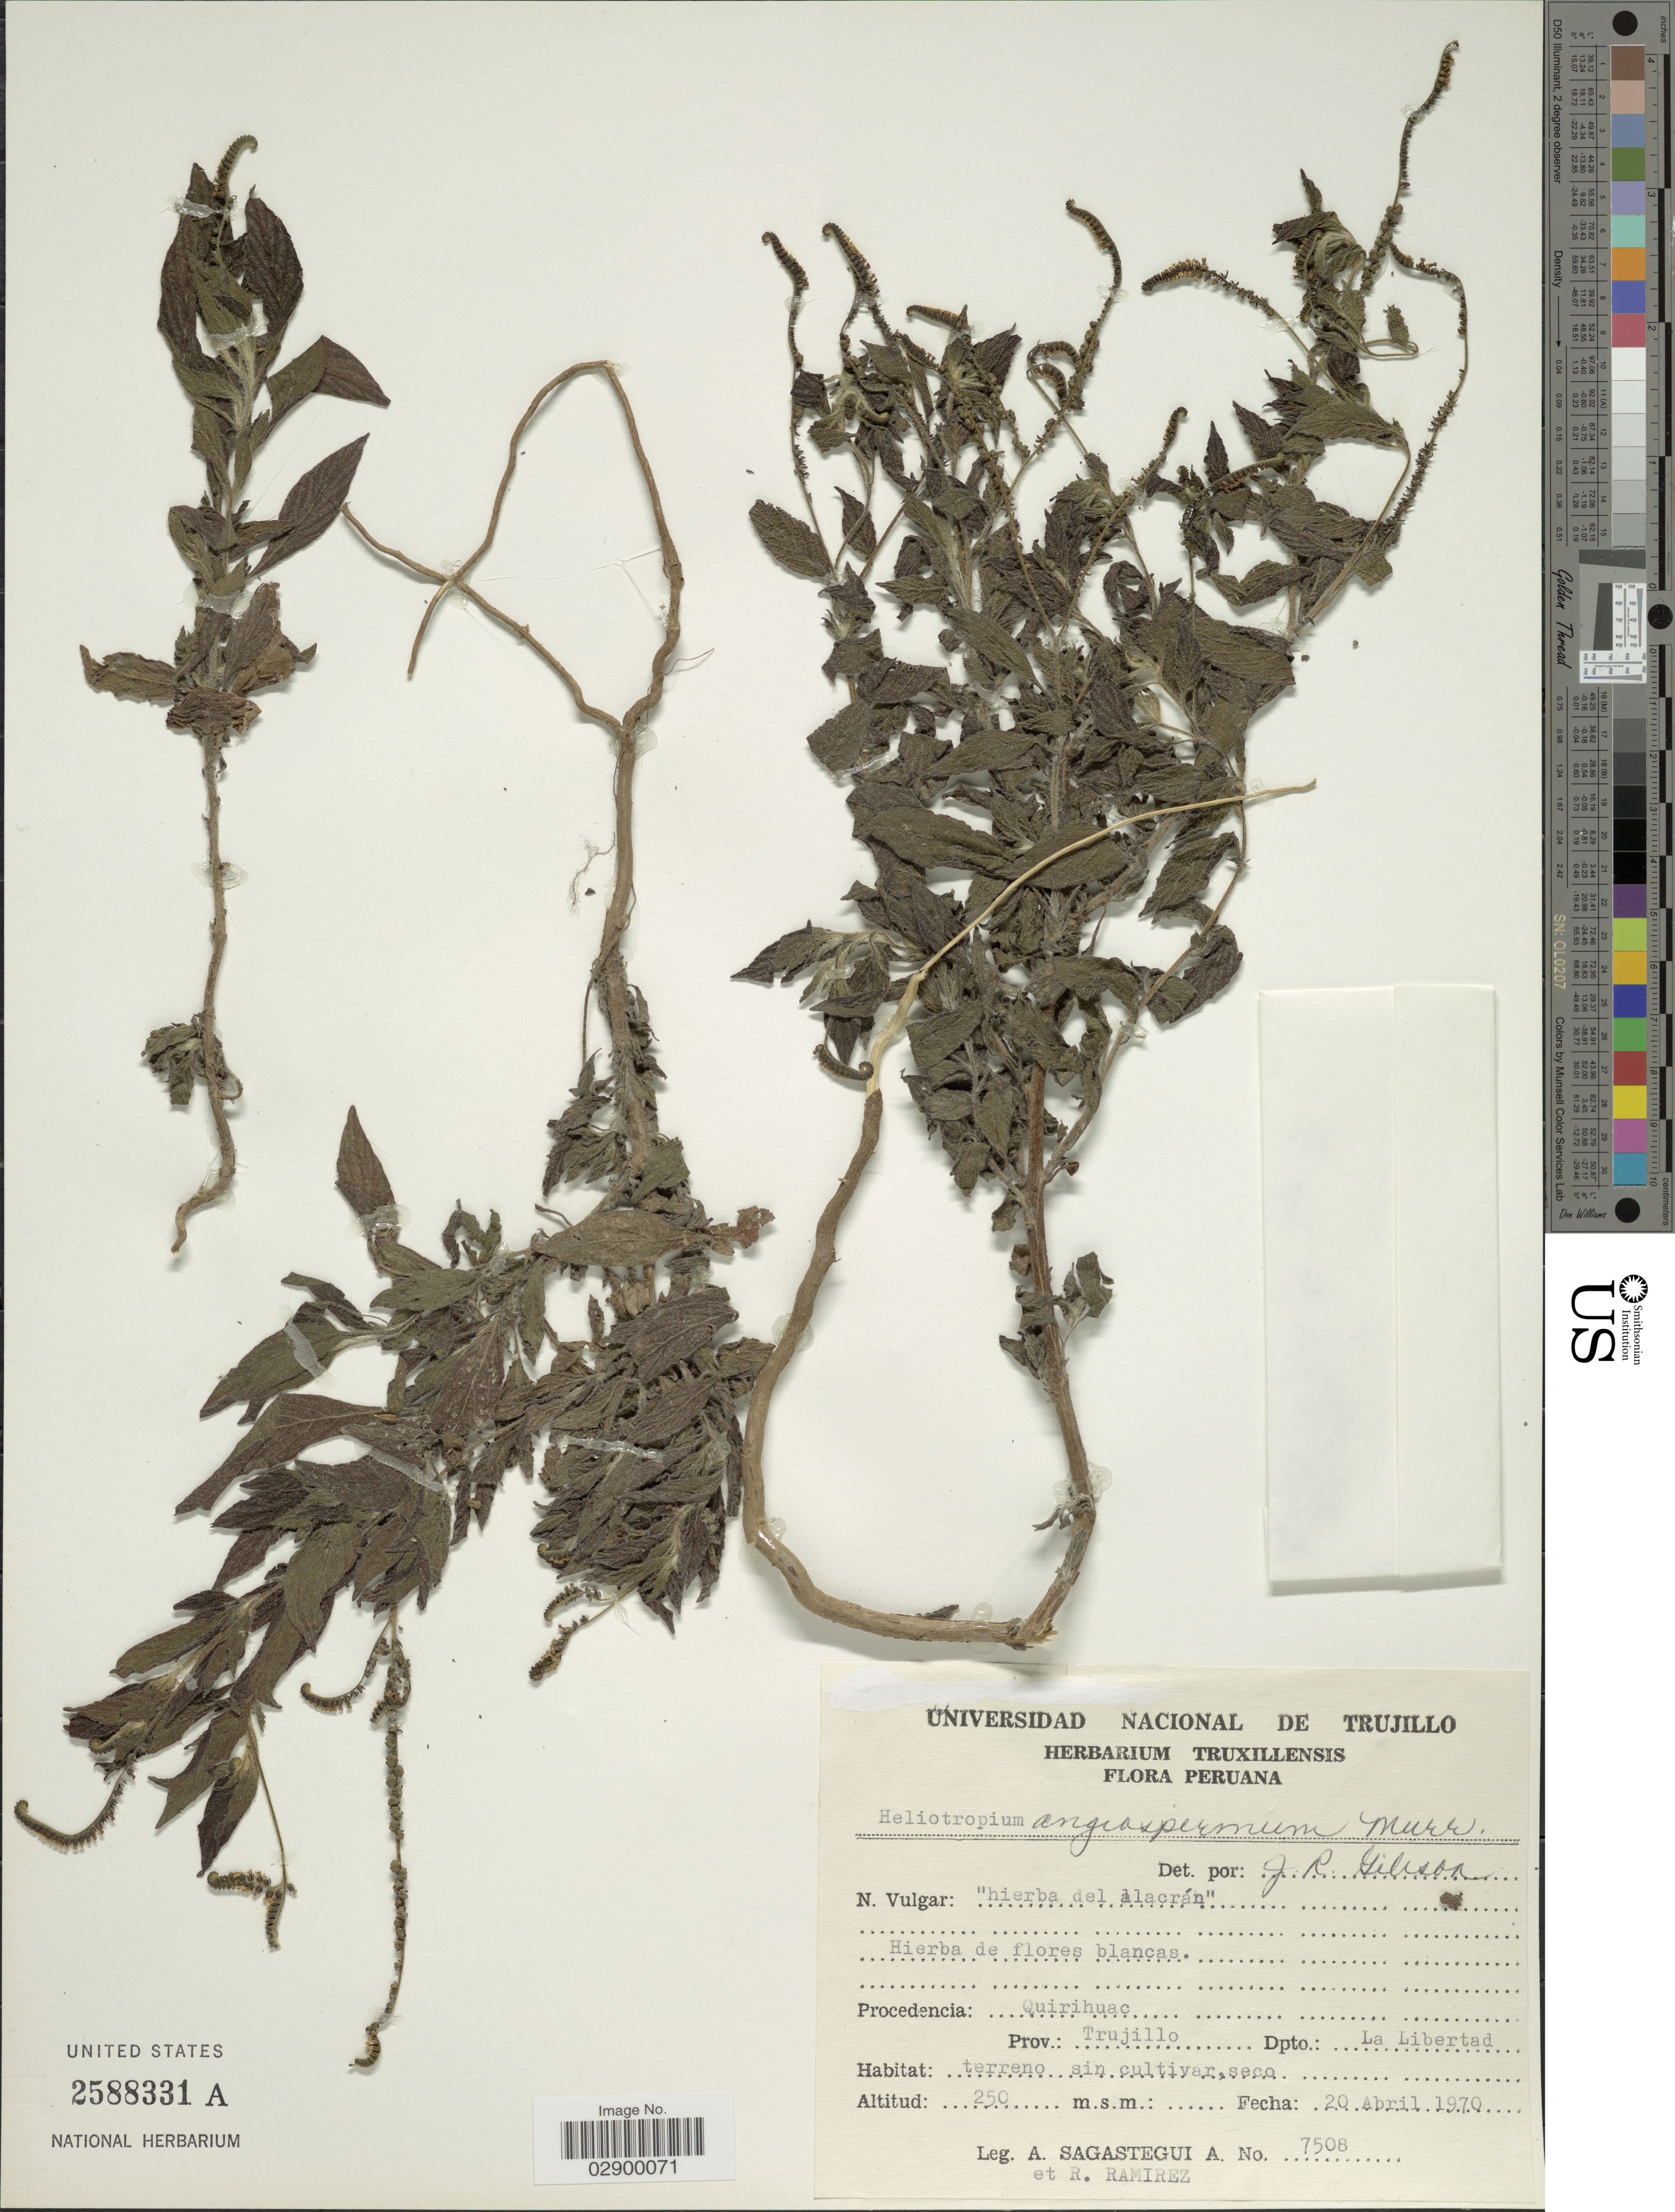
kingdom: Plantae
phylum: Tracheophyta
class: Magnoliopsida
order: Boraginales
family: Heliotropiaceae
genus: Heliotropium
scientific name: Heliotropium angiospermum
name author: Murray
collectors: A. Sagástegui A. & R. Ramirez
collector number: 7508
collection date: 1970-04-20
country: Peru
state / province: La Libertad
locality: Procedencia Quirihuac. Prov. Trujillo. Dpto.: La Libertad.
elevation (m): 250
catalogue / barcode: US 2588331A